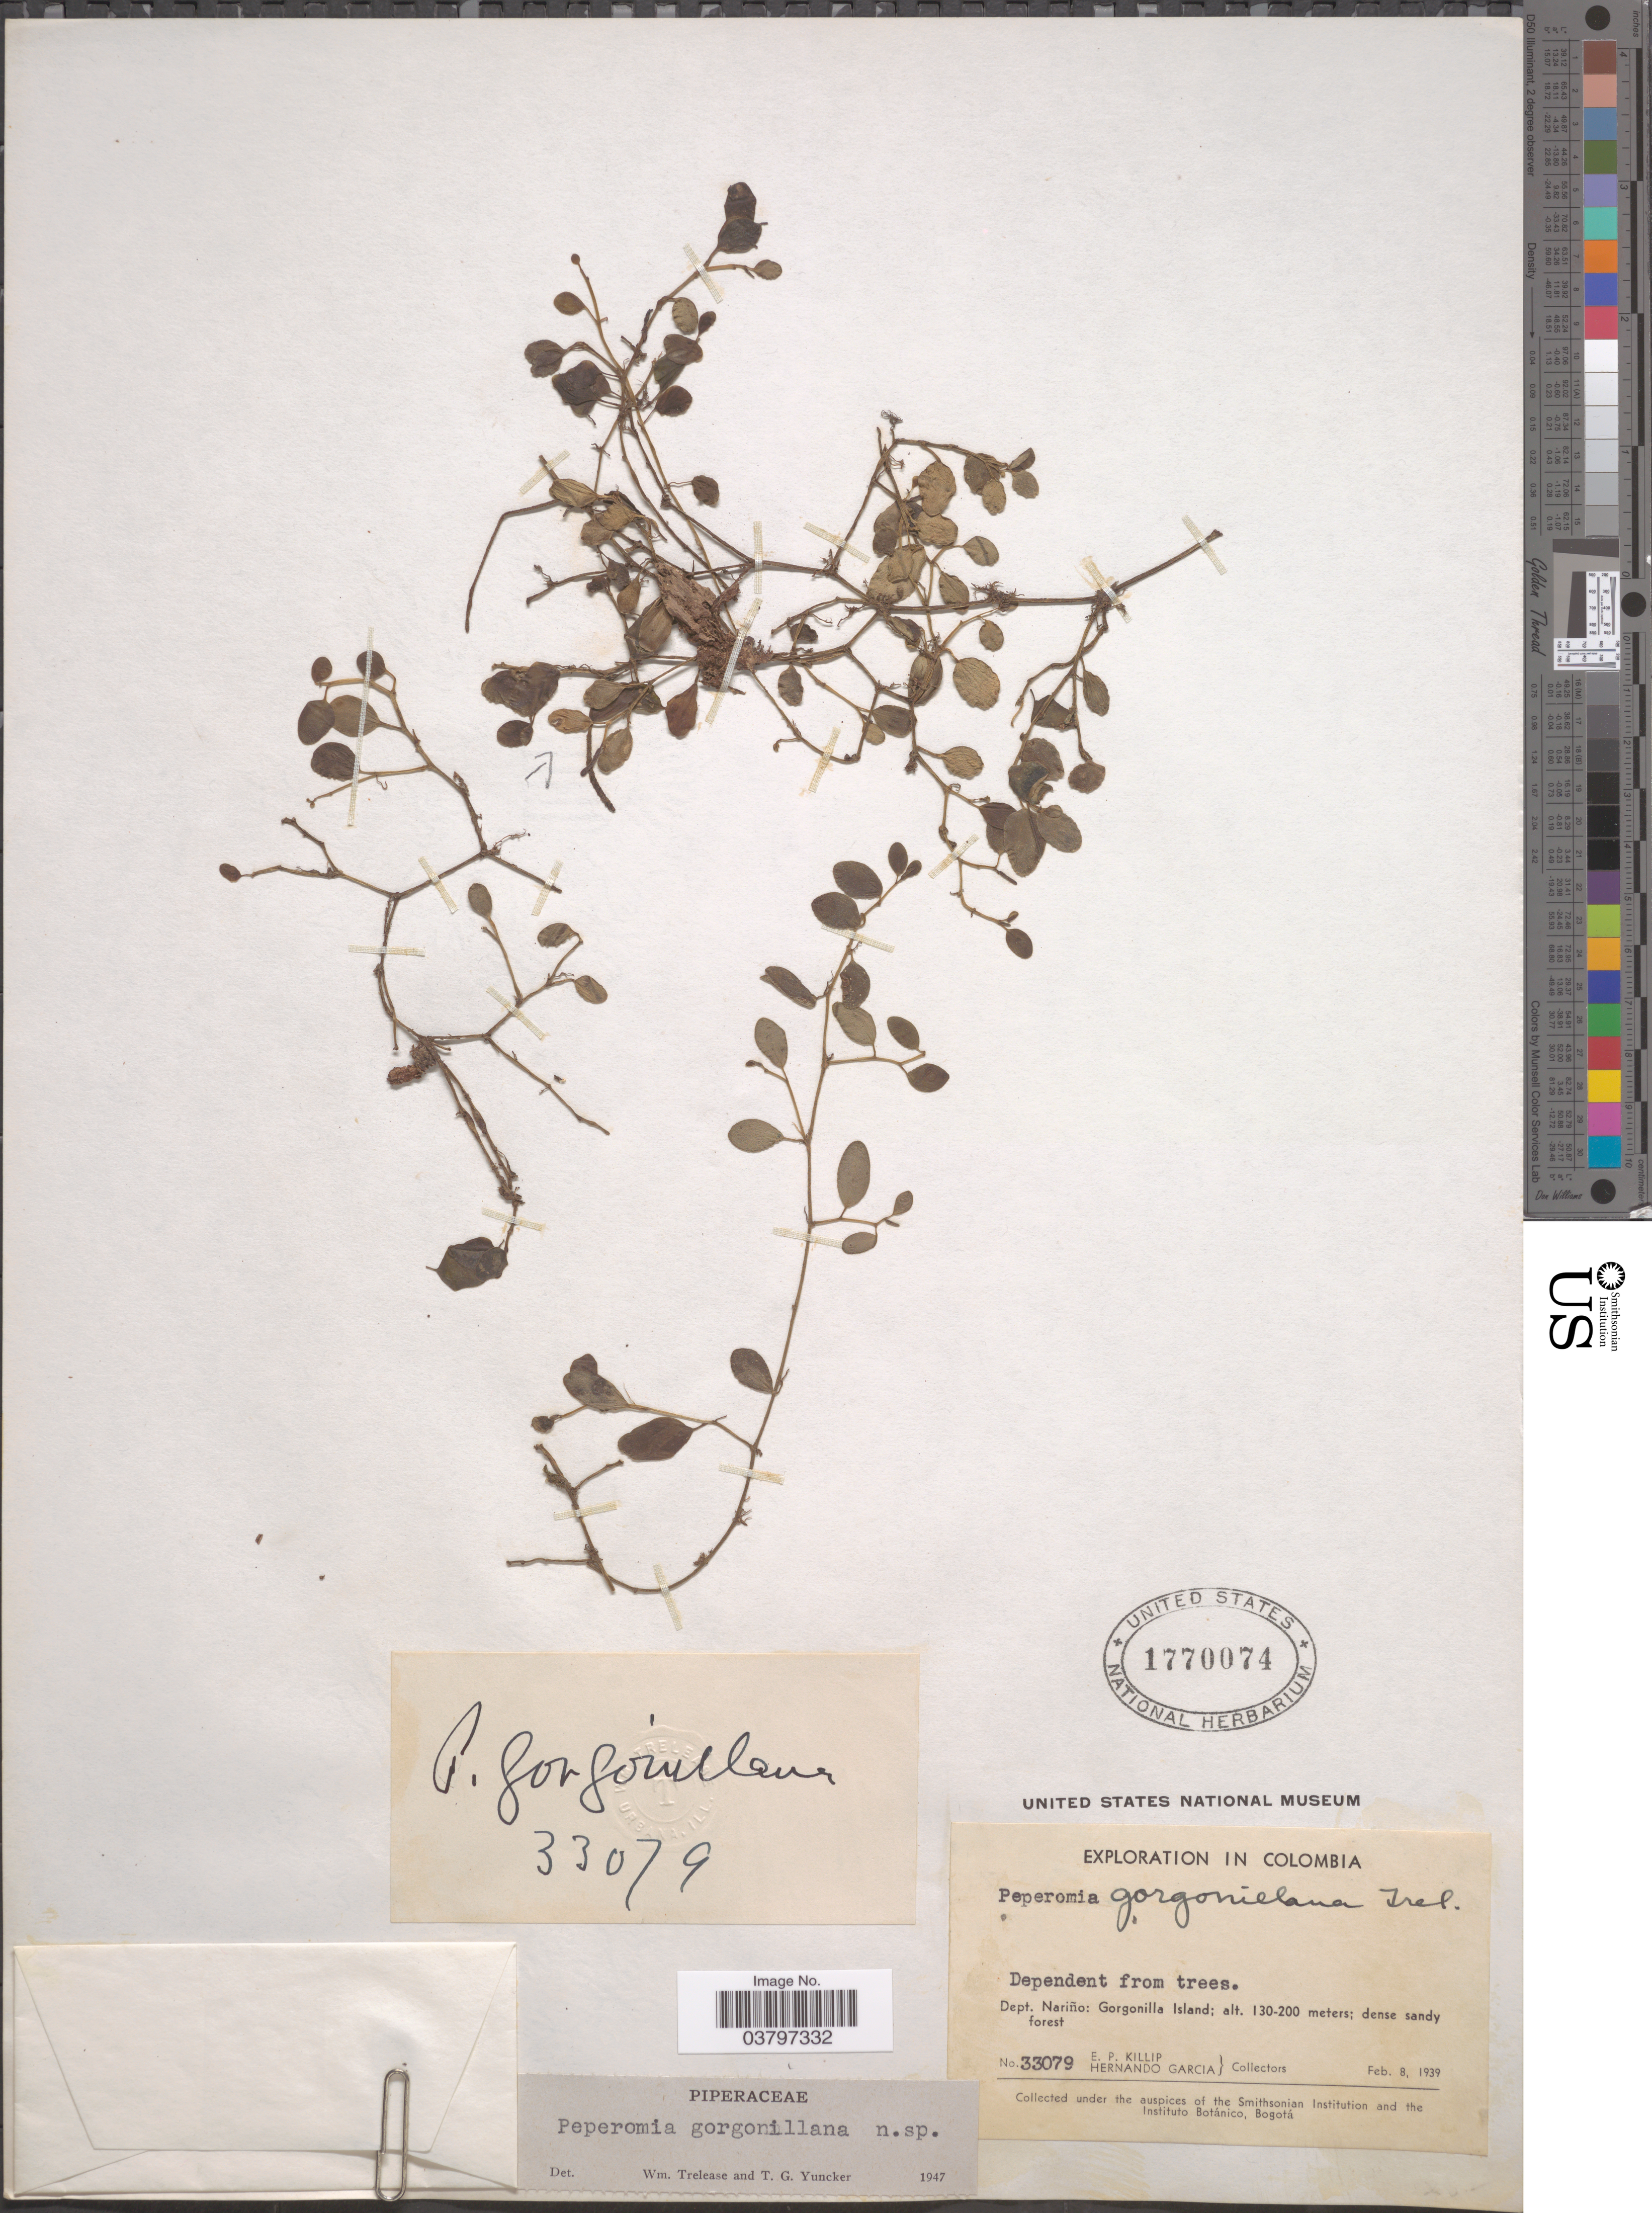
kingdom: Plantae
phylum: Tracheophyta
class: Magnoliopsida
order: Piperales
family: Piperaceae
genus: Peperomia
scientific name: Peperomia gorgonillana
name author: Trel. & Yunck.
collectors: E. P. Killip & H. Garcia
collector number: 33079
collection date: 1939-02-08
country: Colombia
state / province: Nariño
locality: Dept. Nariño: Gorgonilla Island.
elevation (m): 130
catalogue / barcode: US 1770074